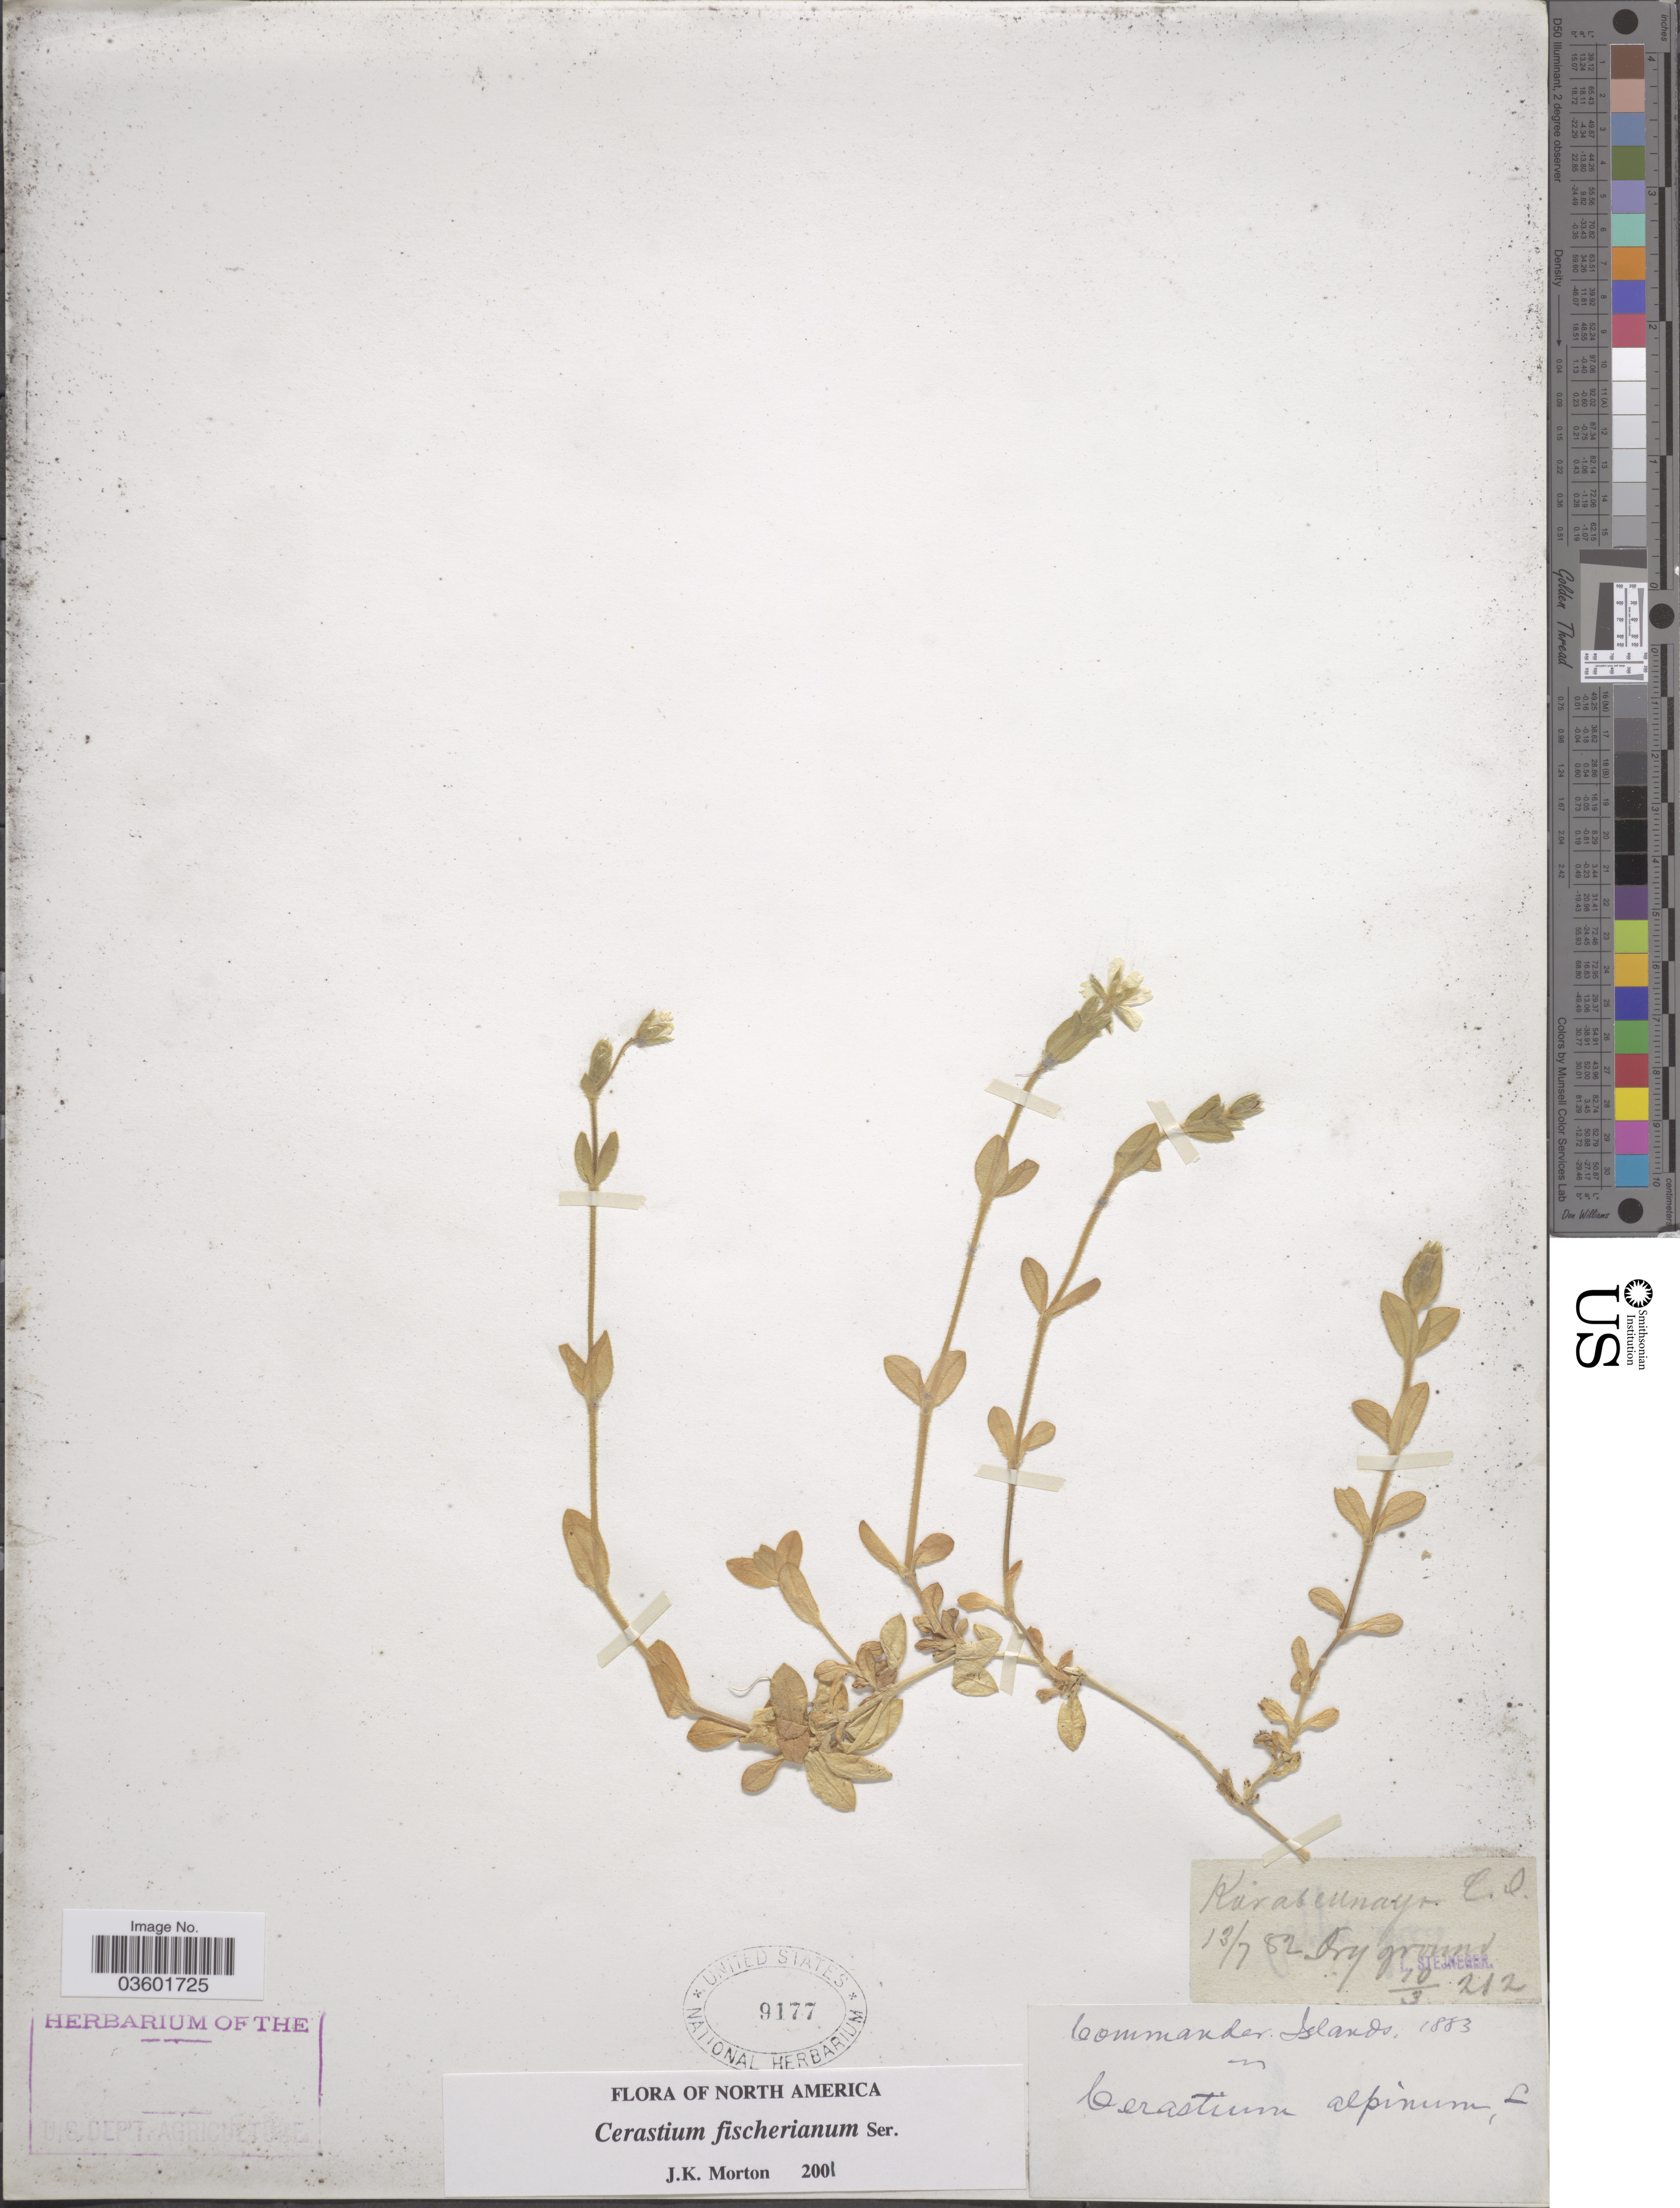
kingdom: Plantae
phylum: Tracheophyta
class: Magnoliopsida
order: Caryophyllales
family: Caryophyllaceae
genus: Cerastium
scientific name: Cerastium fischerianum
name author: Ser.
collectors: L. Stejneger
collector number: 10/3/212?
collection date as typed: Transcribed d/m/y: 13/7/82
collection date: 1882-07-13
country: Russian Federation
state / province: Kamchatka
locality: Commander Islands, Korabelnaya.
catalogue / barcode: US 9177